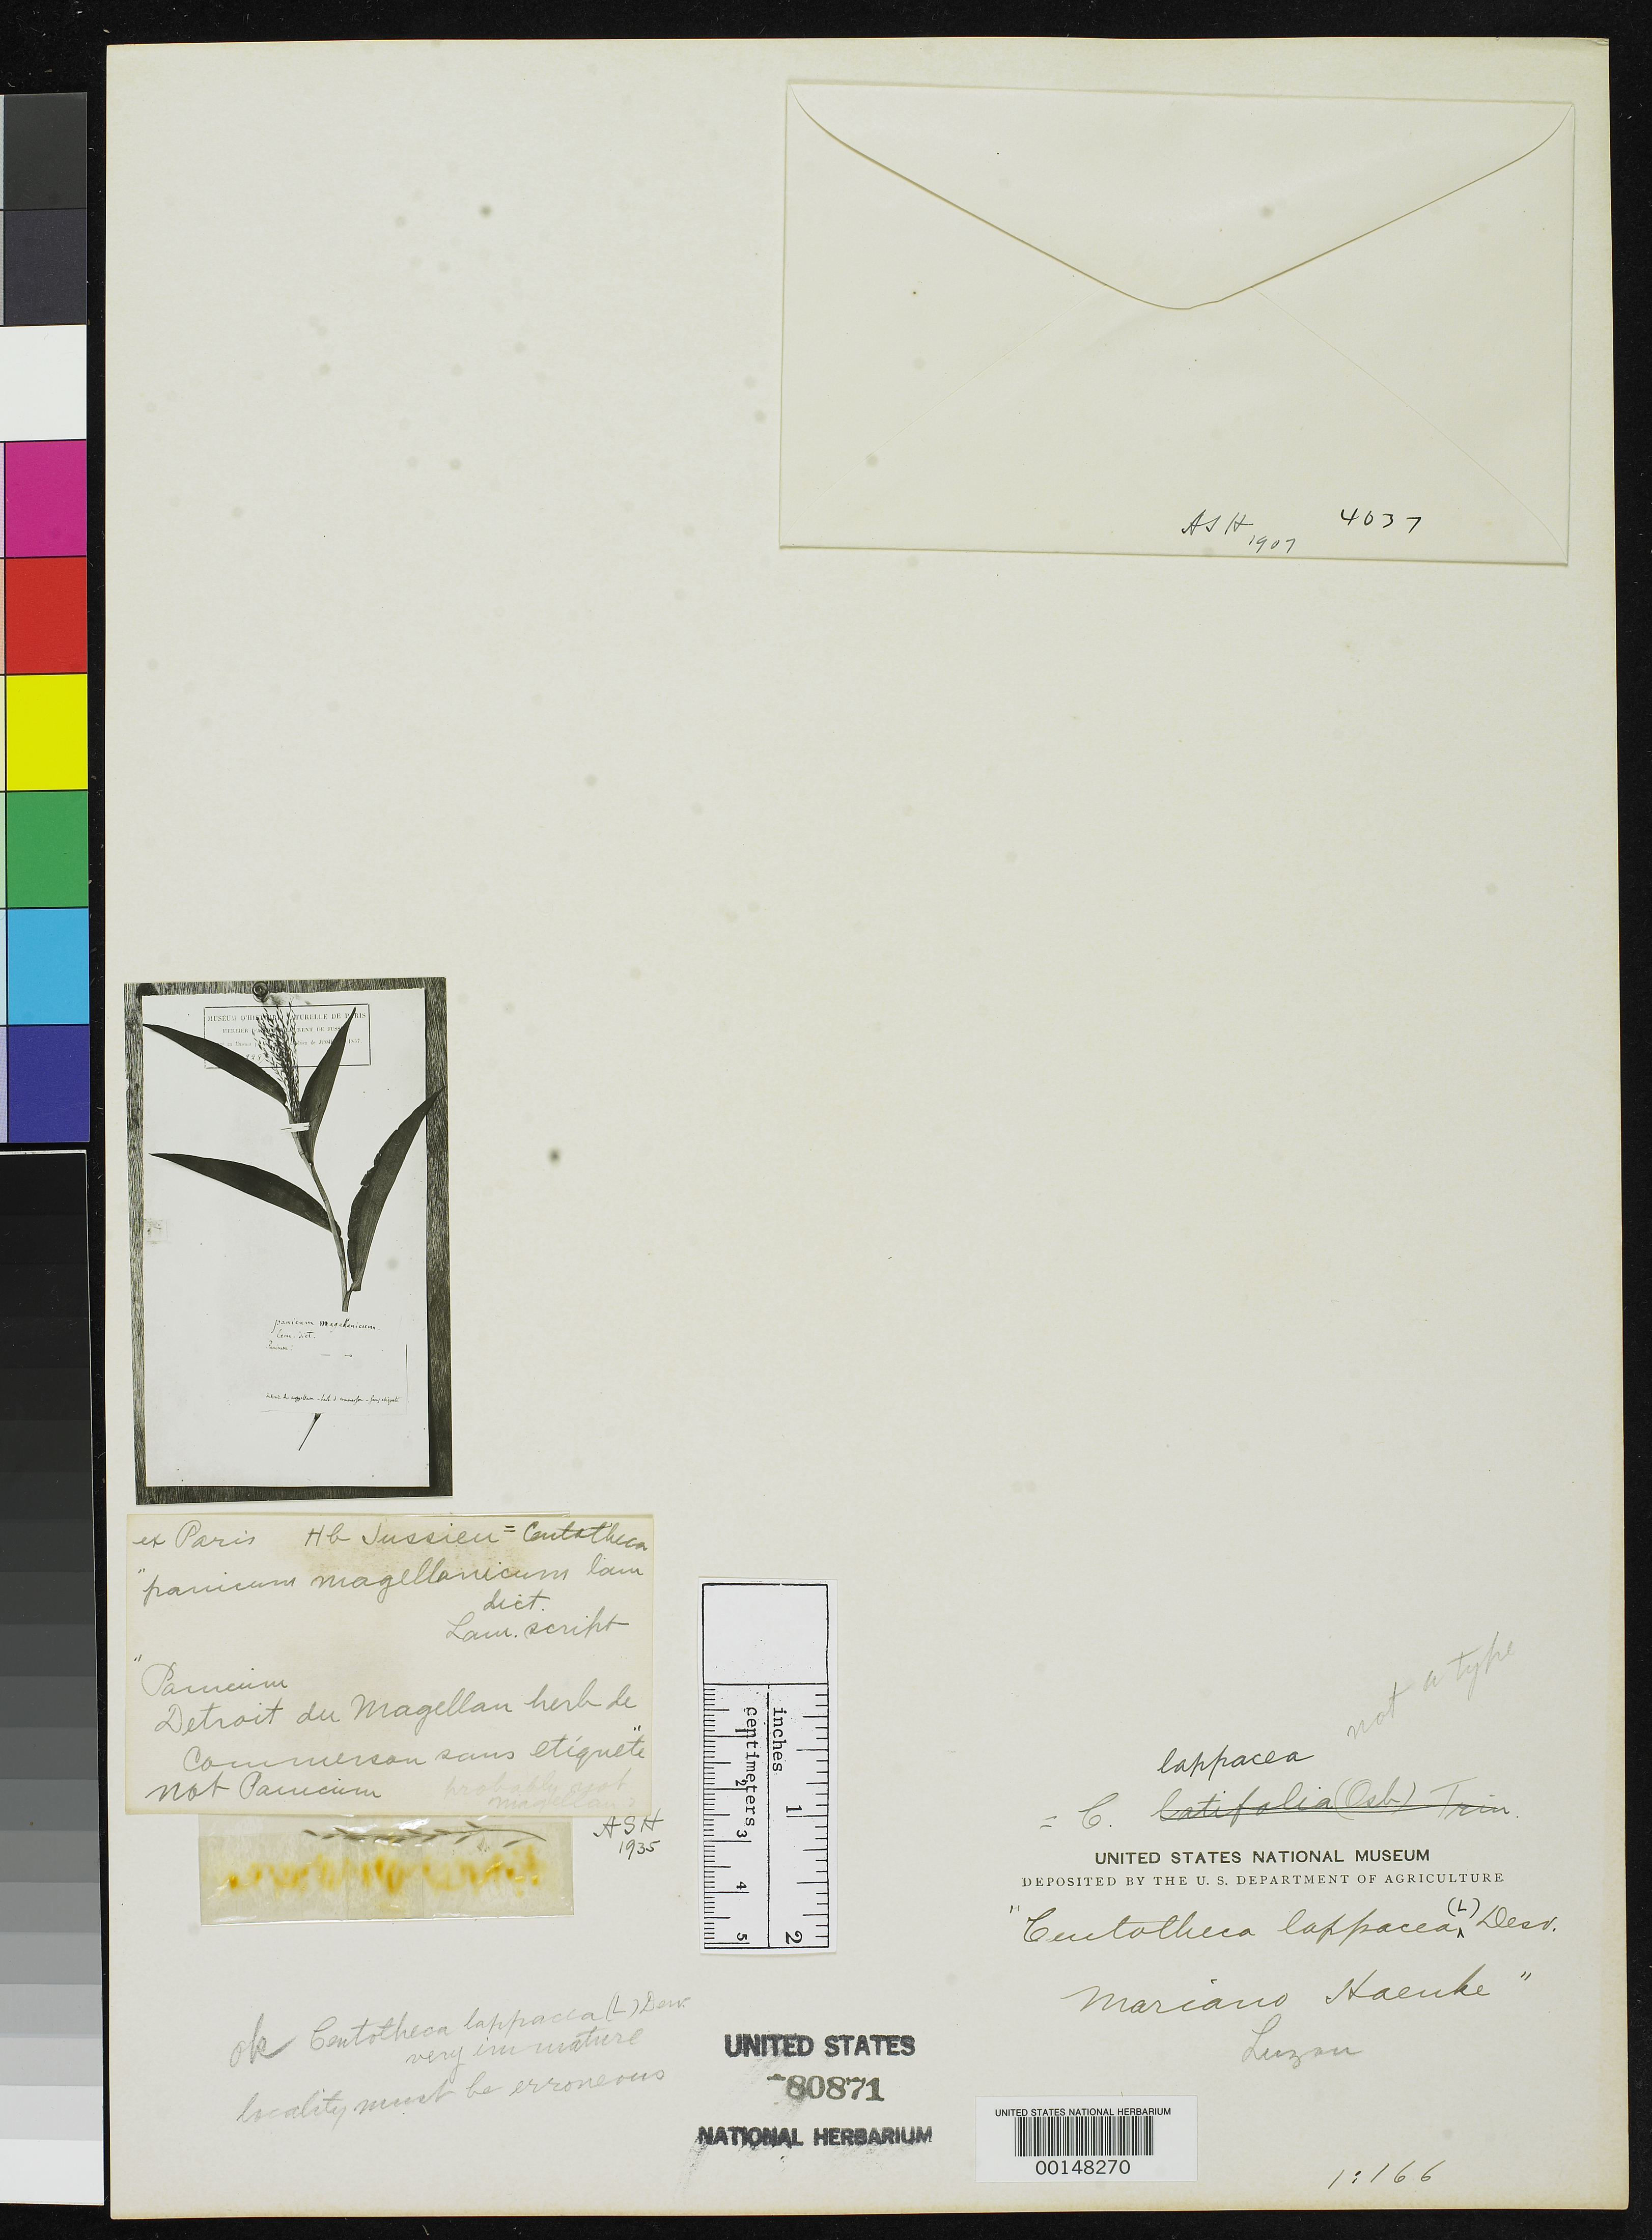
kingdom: Plantae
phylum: Tracheophyta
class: Liliopsida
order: Poales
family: Poaceae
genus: Panicum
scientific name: Panicum magellanicum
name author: Lam.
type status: Type Fragment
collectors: P. Commerson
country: Chile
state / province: Magallanes y de la Antártica Chilena (XII)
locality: Straits of Magellan.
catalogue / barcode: US 80871